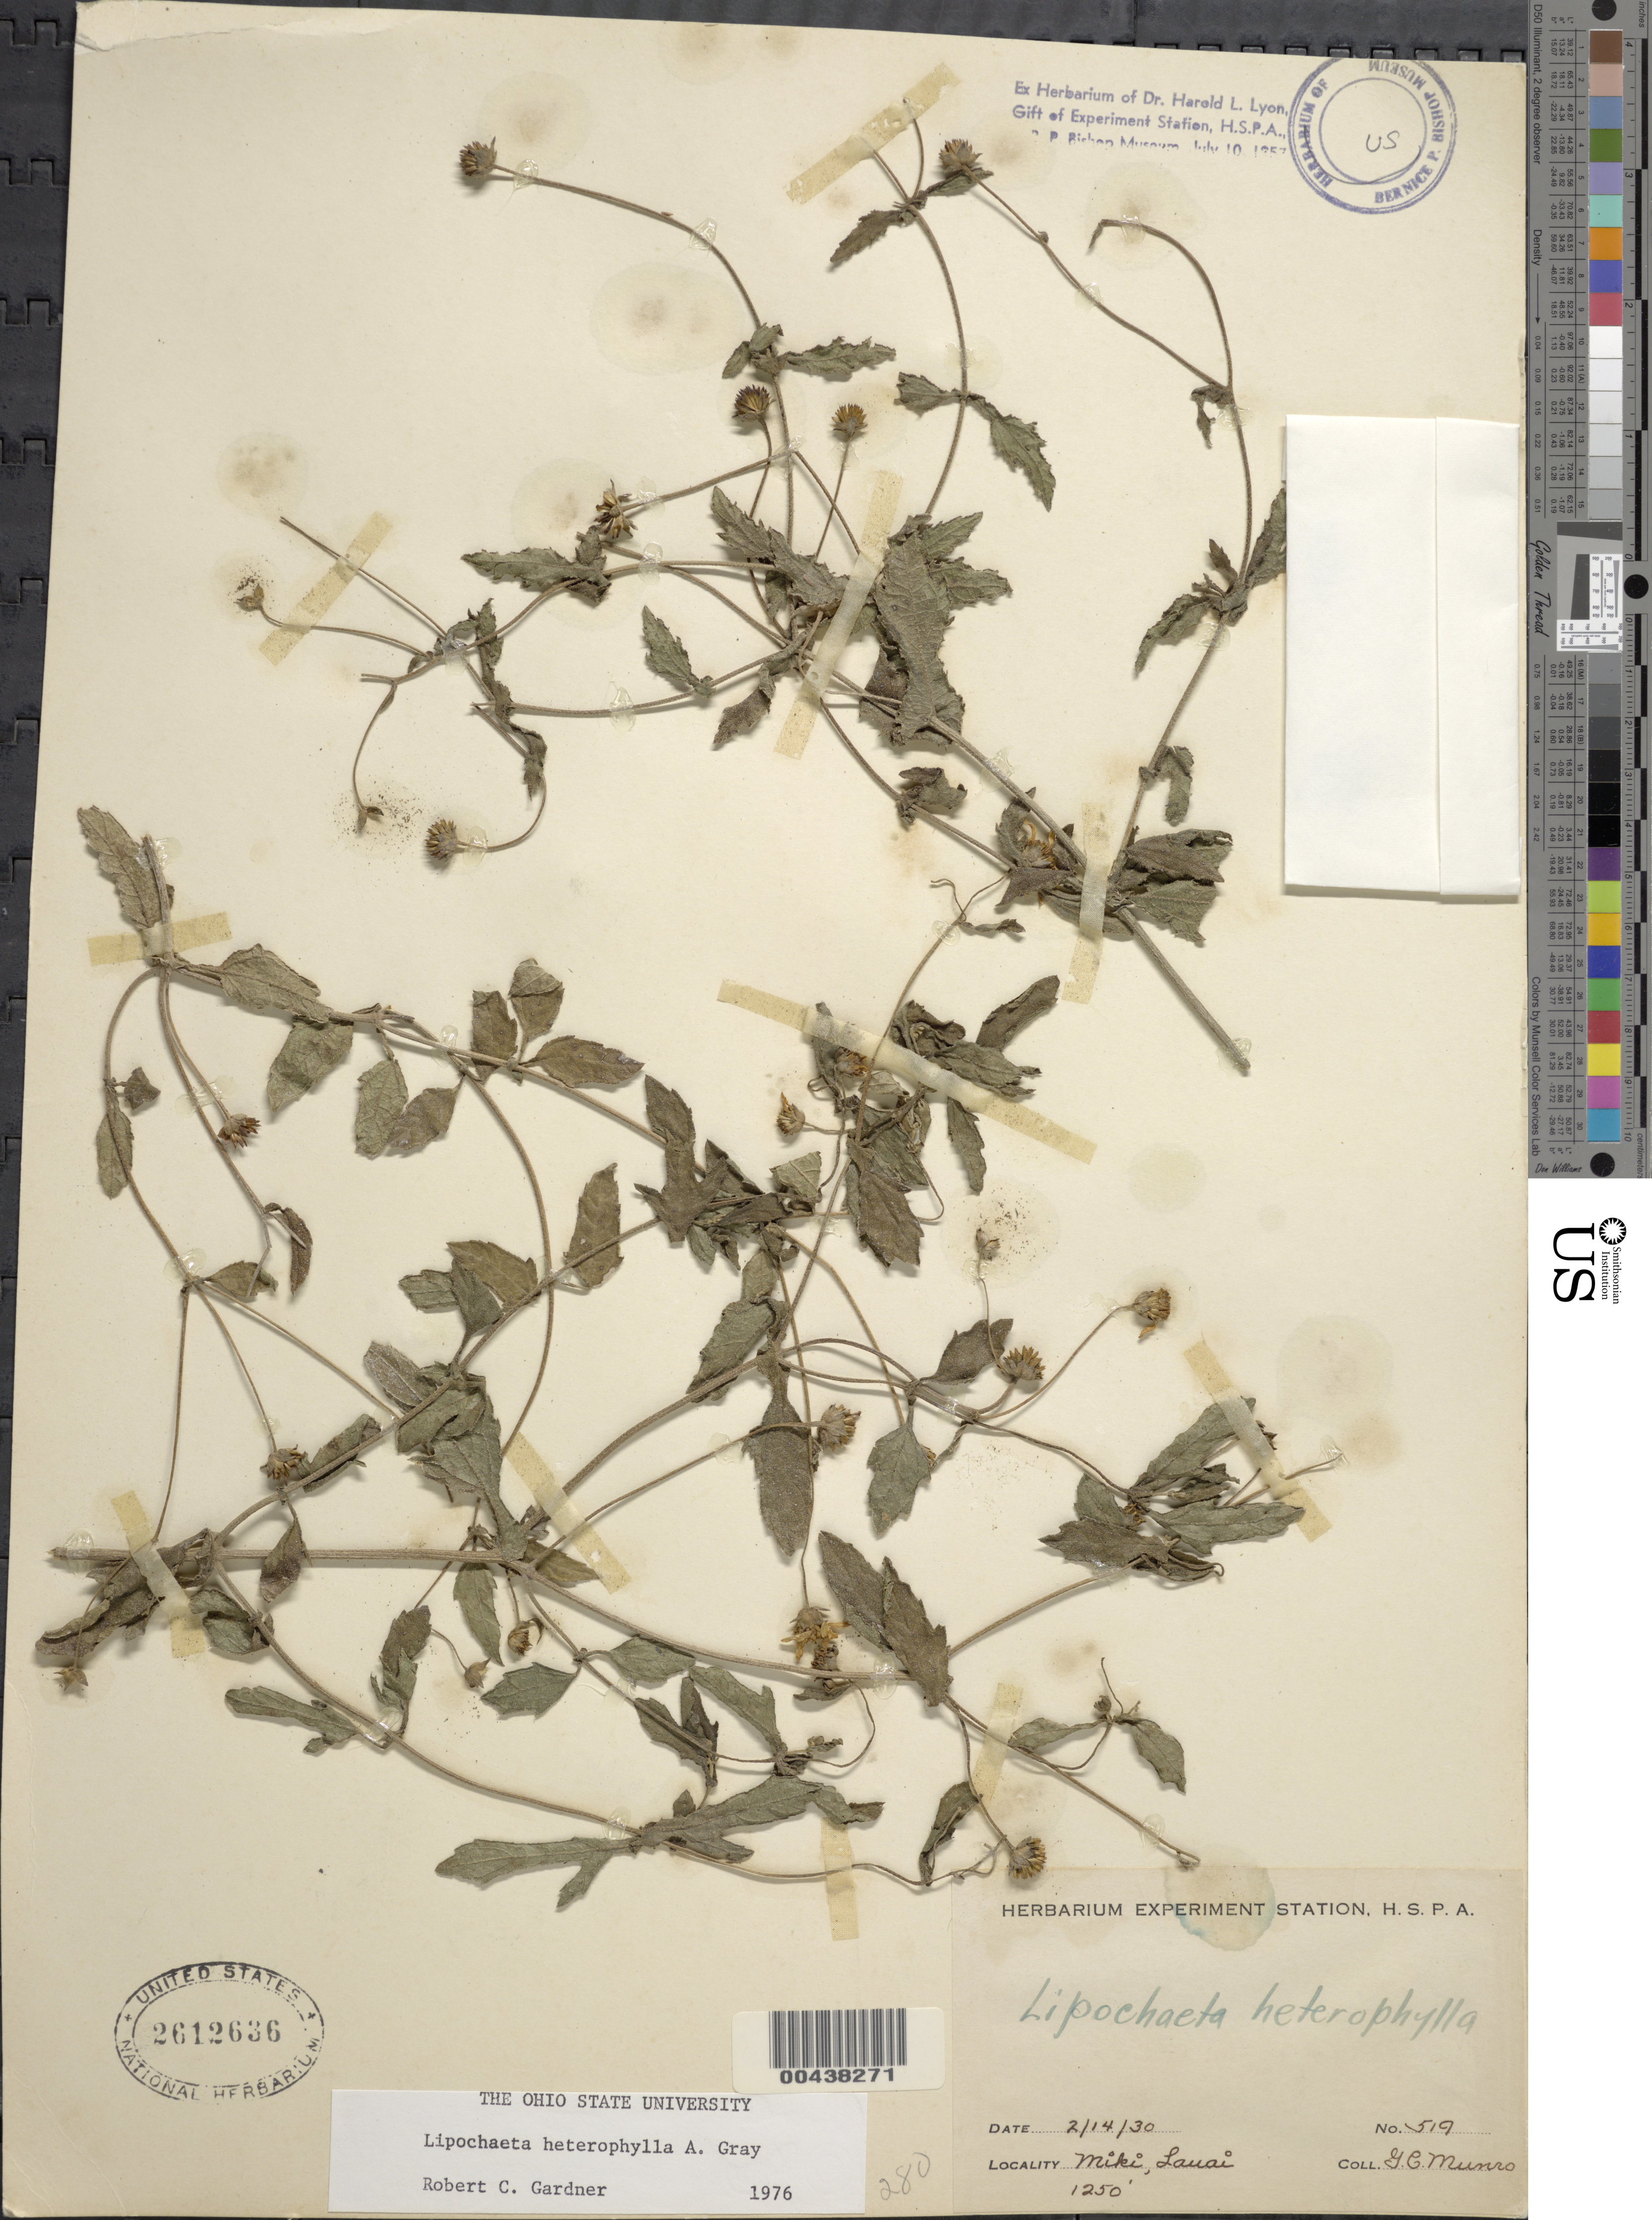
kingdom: Plantae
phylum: Tracheophyta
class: Magnoliopsida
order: Asterales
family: Asteraceae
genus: Lipochaeta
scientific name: Lipochaeta heterophylla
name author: A. Gray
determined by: Gardner, R. C.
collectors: G. C. Munro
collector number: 519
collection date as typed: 14 Feb 1930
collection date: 1930-02-14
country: United States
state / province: Hawaii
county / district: Maui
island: Lana'i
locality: Miki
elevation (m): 381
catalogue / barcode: US 2612636